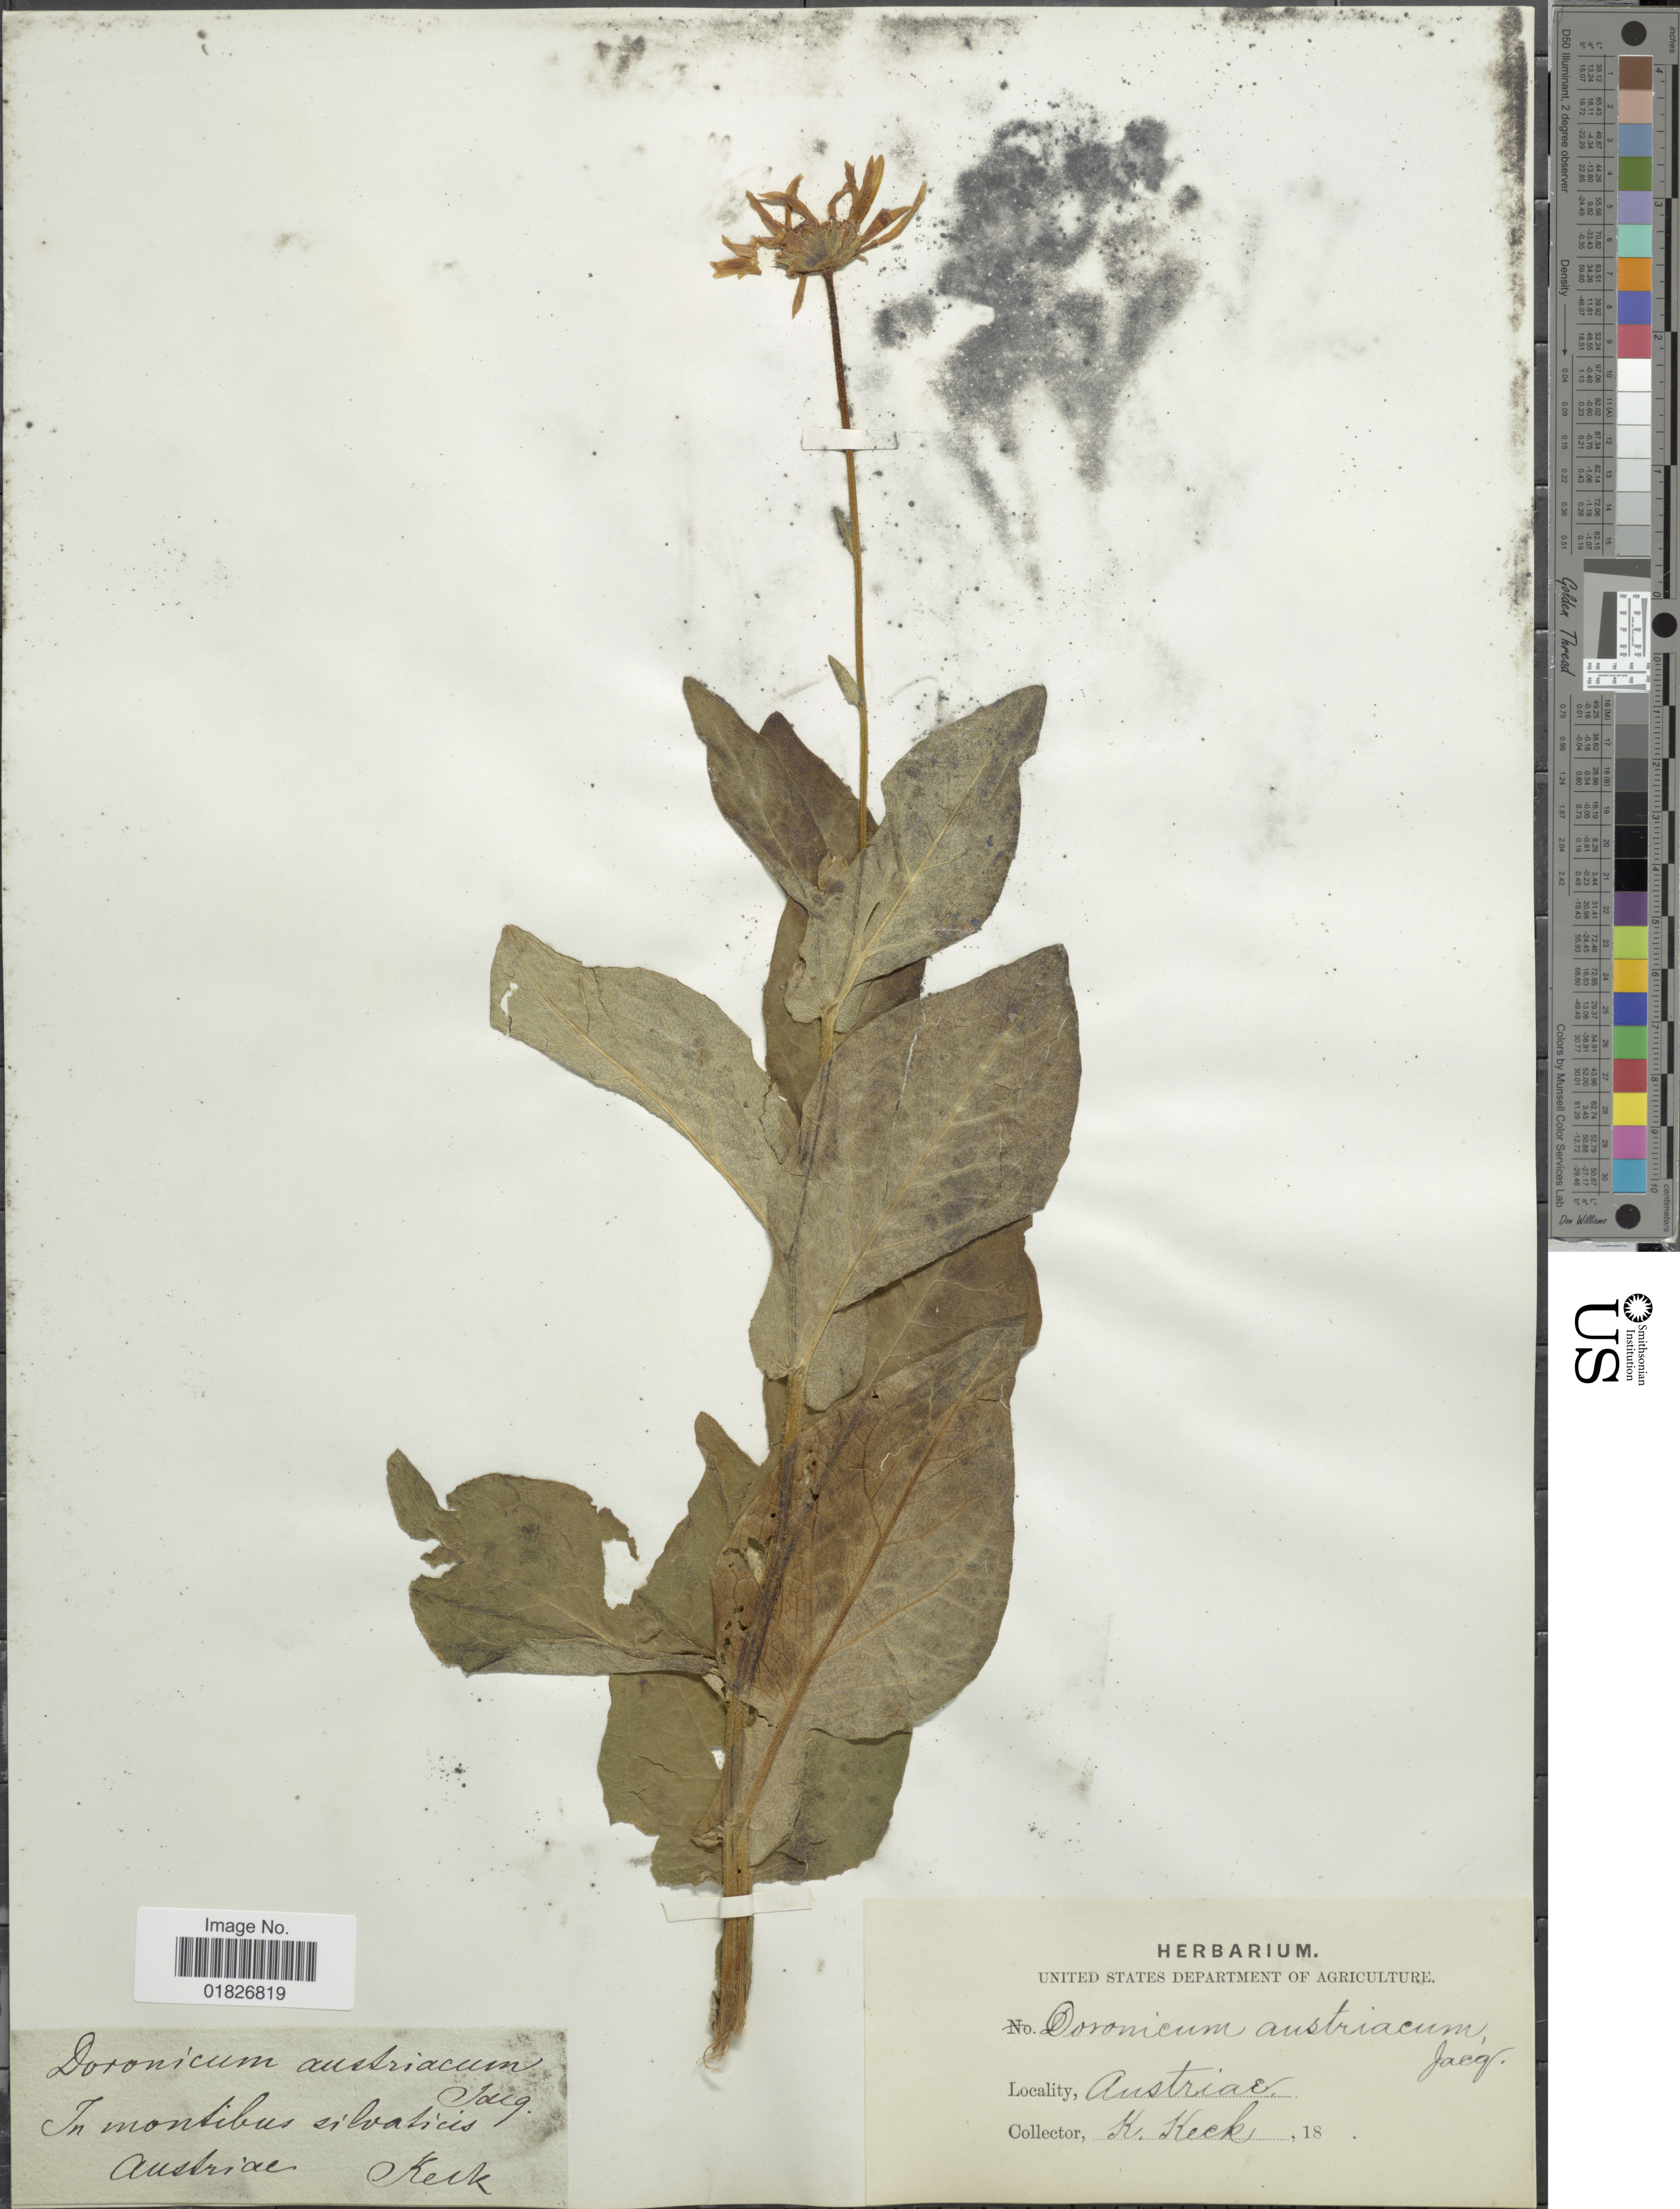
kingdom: Plantae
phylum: Tracheophyta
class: Magnoliopsida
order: Asterales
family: Asteraceae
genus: Doronicum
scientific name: Doronicum austriacum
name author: Jacq.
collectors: K. Keck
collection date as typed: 18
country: Austria